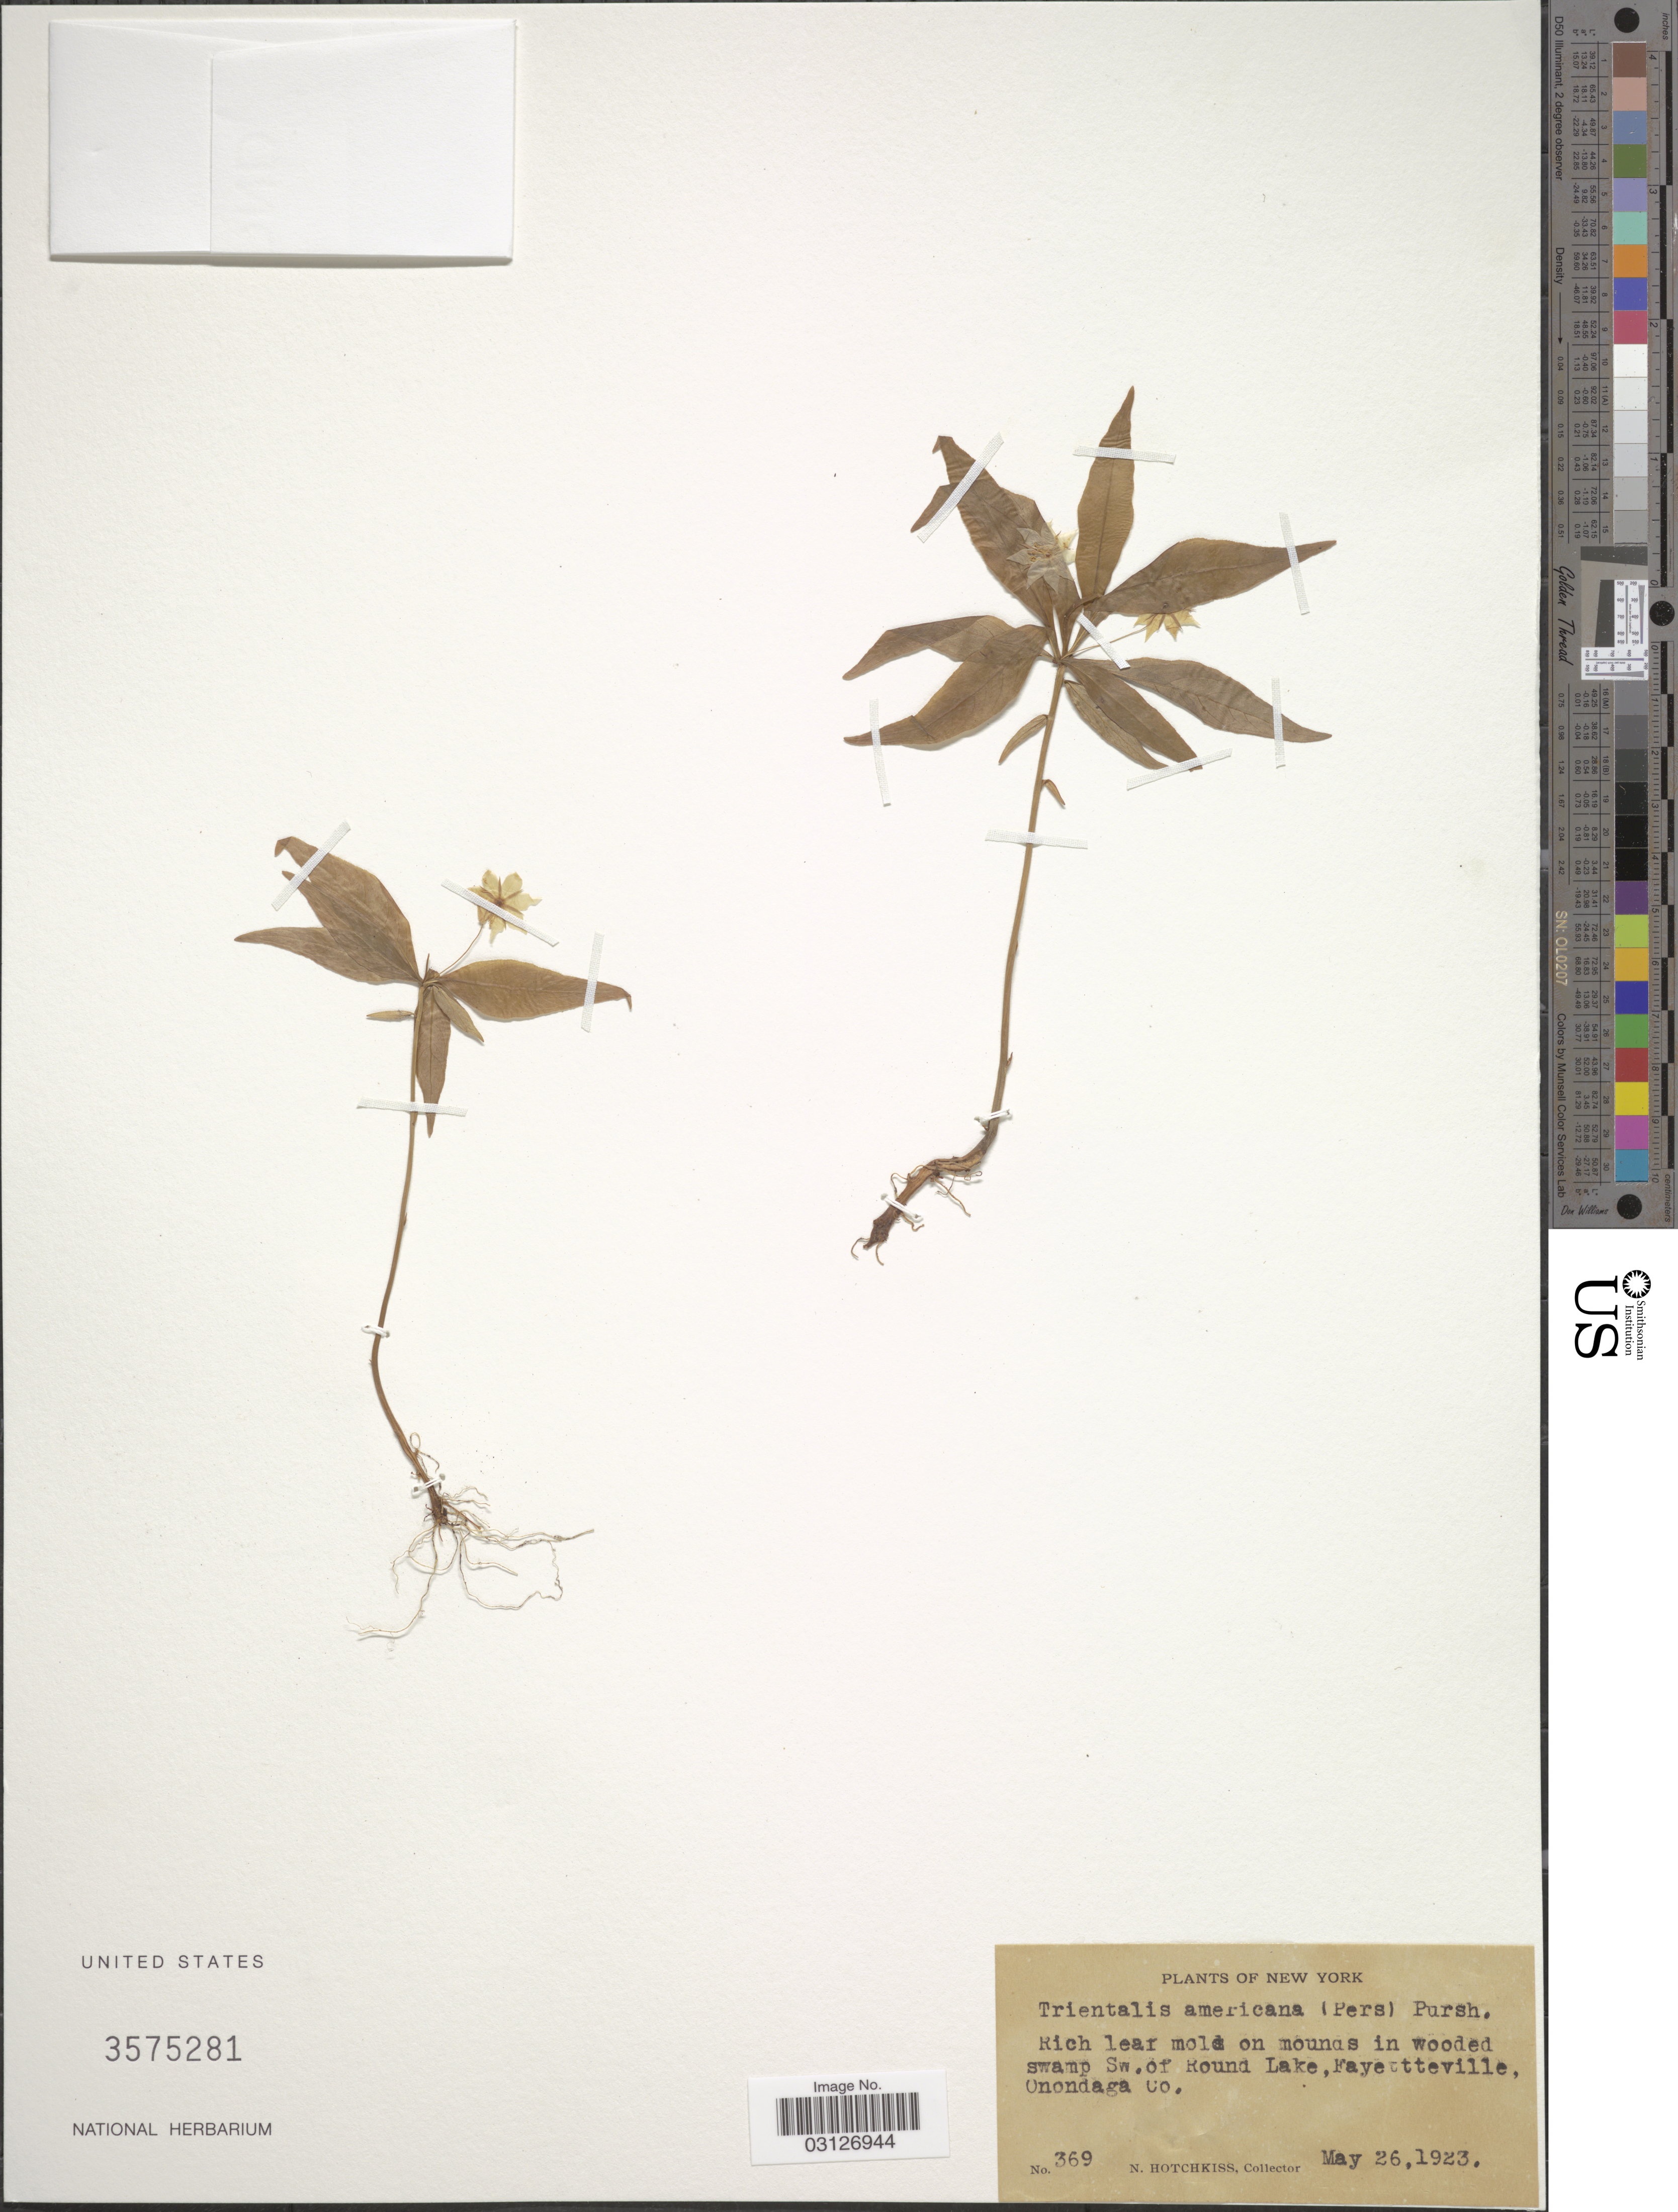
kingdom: Plantae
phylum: Tracheophyta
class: Magnoliopsida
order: Ericales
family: Primulaceae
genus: Trientalis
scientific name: Trientalis americana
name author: Pursh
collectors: N. Hothckiss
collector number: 369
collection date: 1923-05-26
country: United States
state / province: New York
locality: In wooded swamp Sw. of Round Lake, Fayetteville, Onondaga Co.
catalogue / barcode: US 3575281